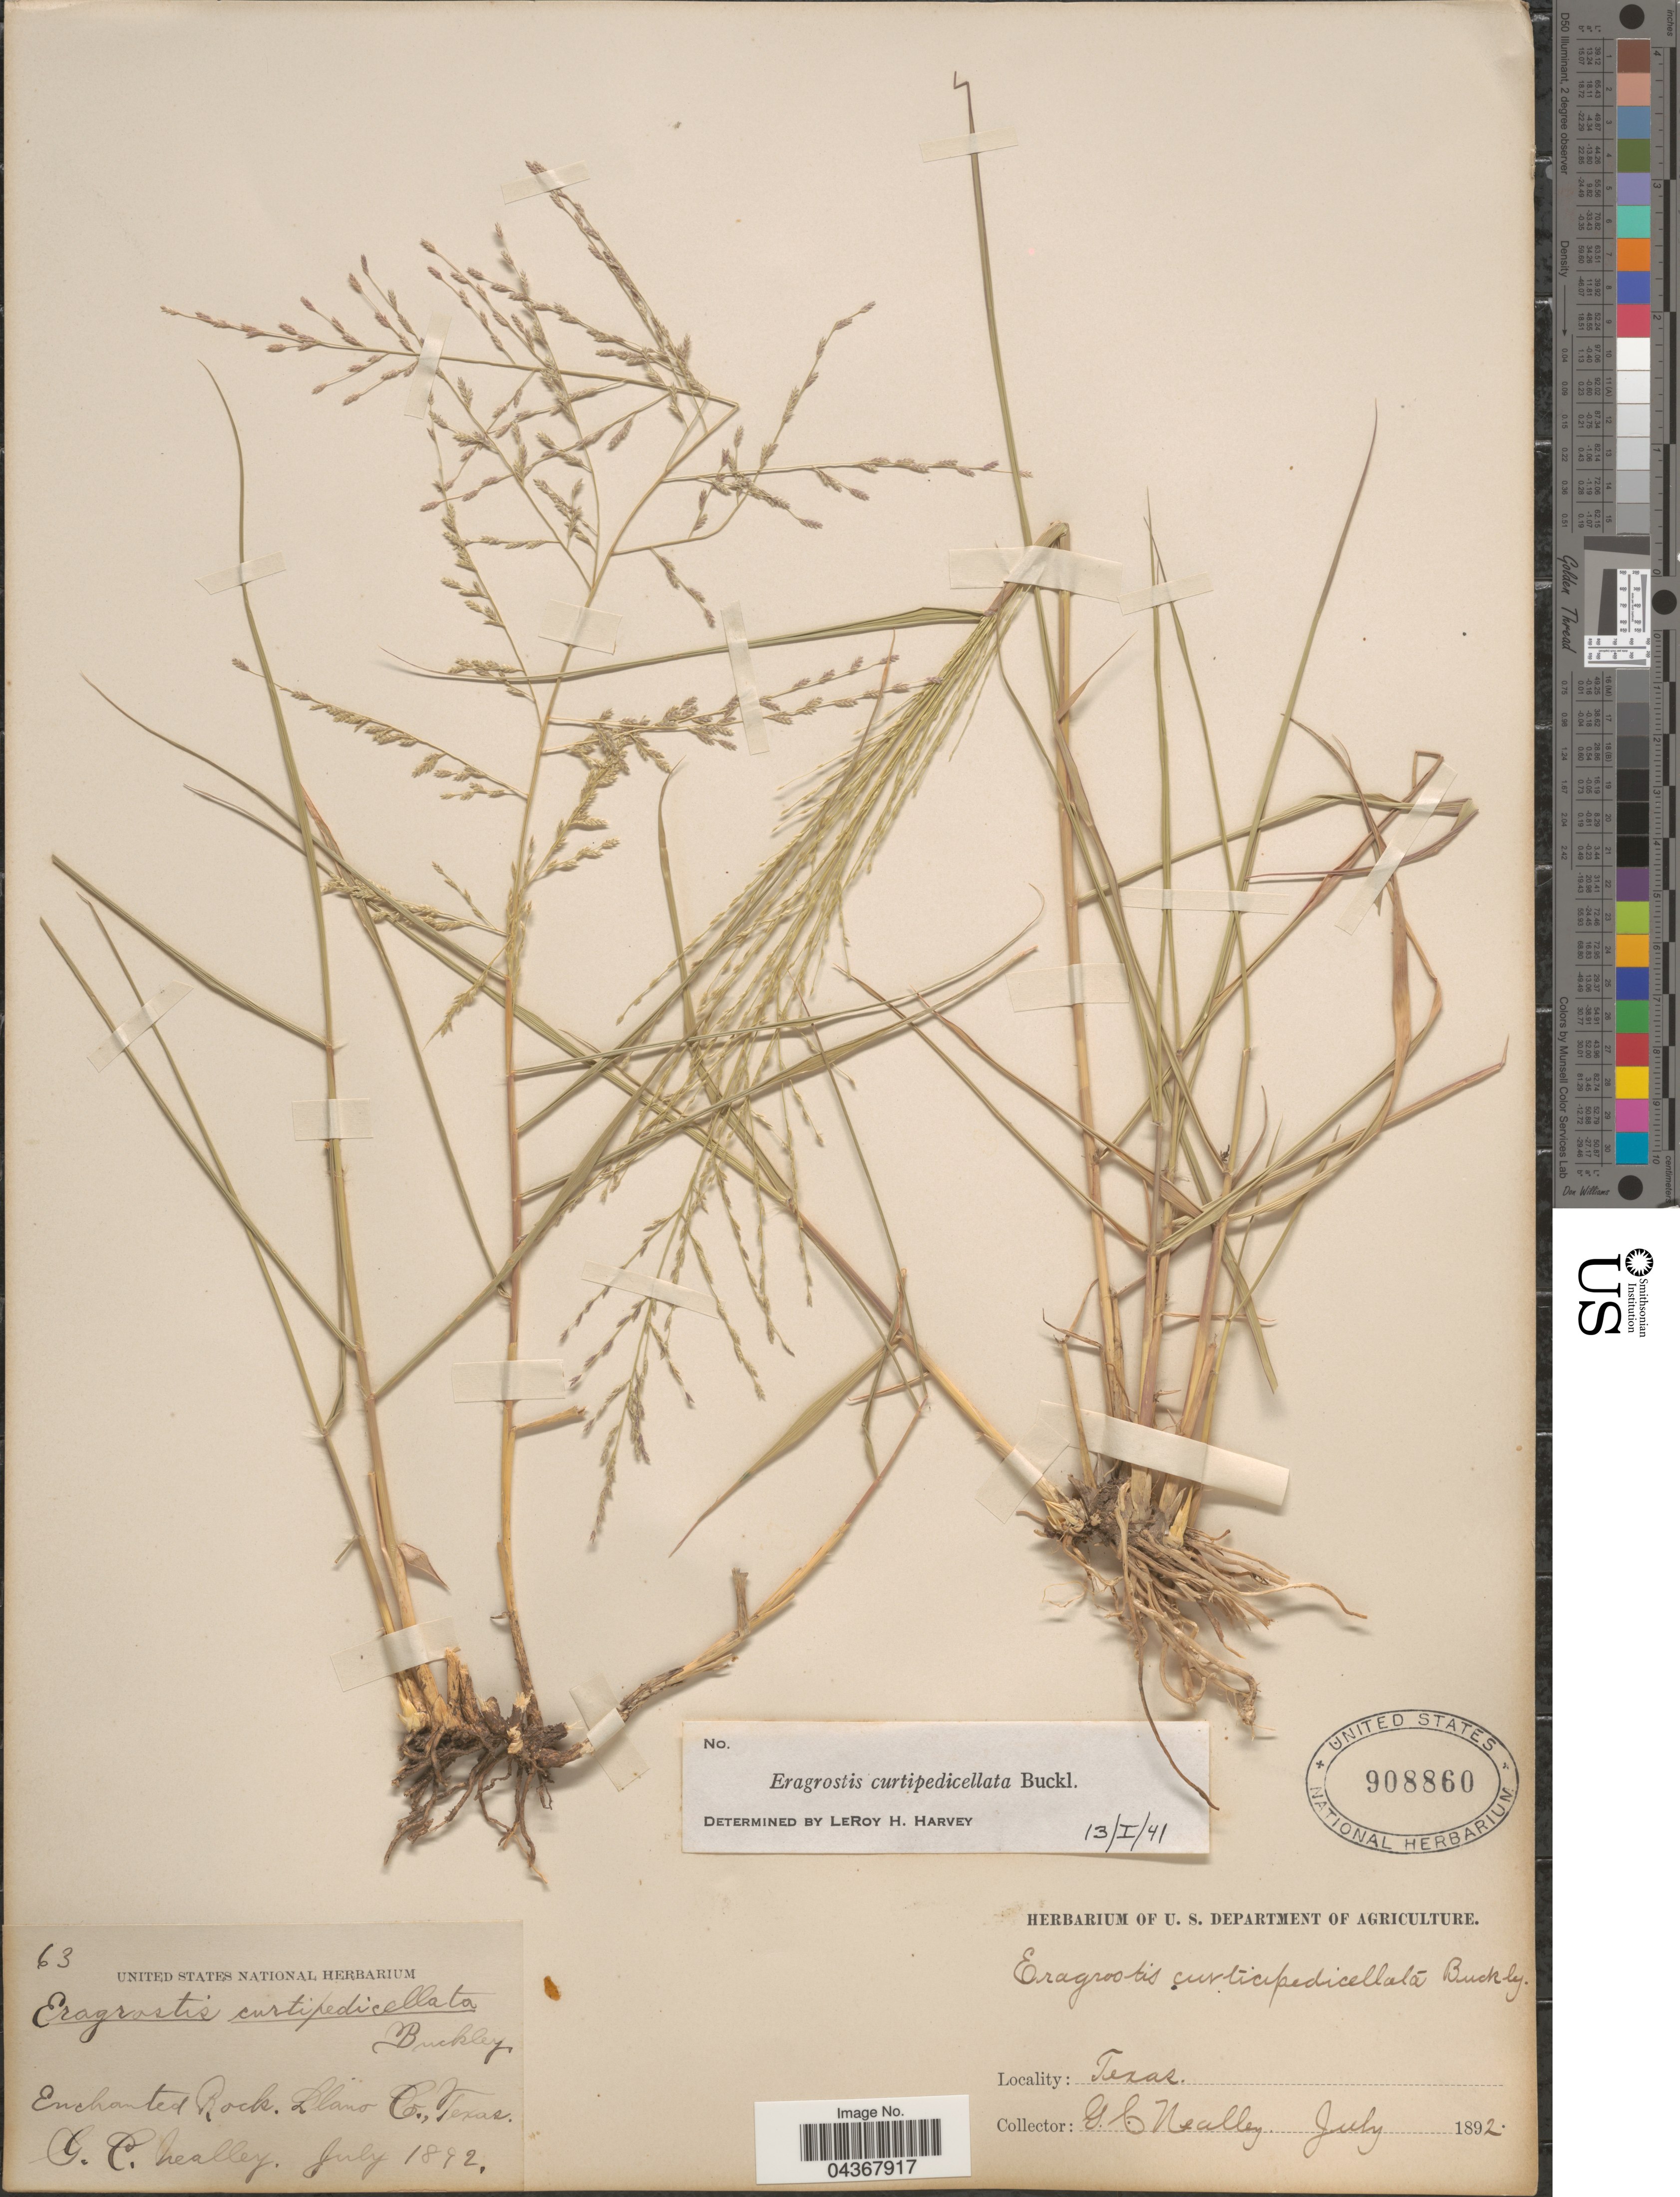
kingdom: Plantae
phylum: Tracheophyta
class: Liliopsida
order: Poales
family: Poaceae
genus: Eragrostis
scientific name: Eragrostis curtipedicellata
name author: Buckley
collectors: G. C. Nealley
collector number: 63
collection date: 1892-07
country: United States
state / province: Texas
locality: Enchanted Rock, Llano Co.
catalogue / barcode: US 908860